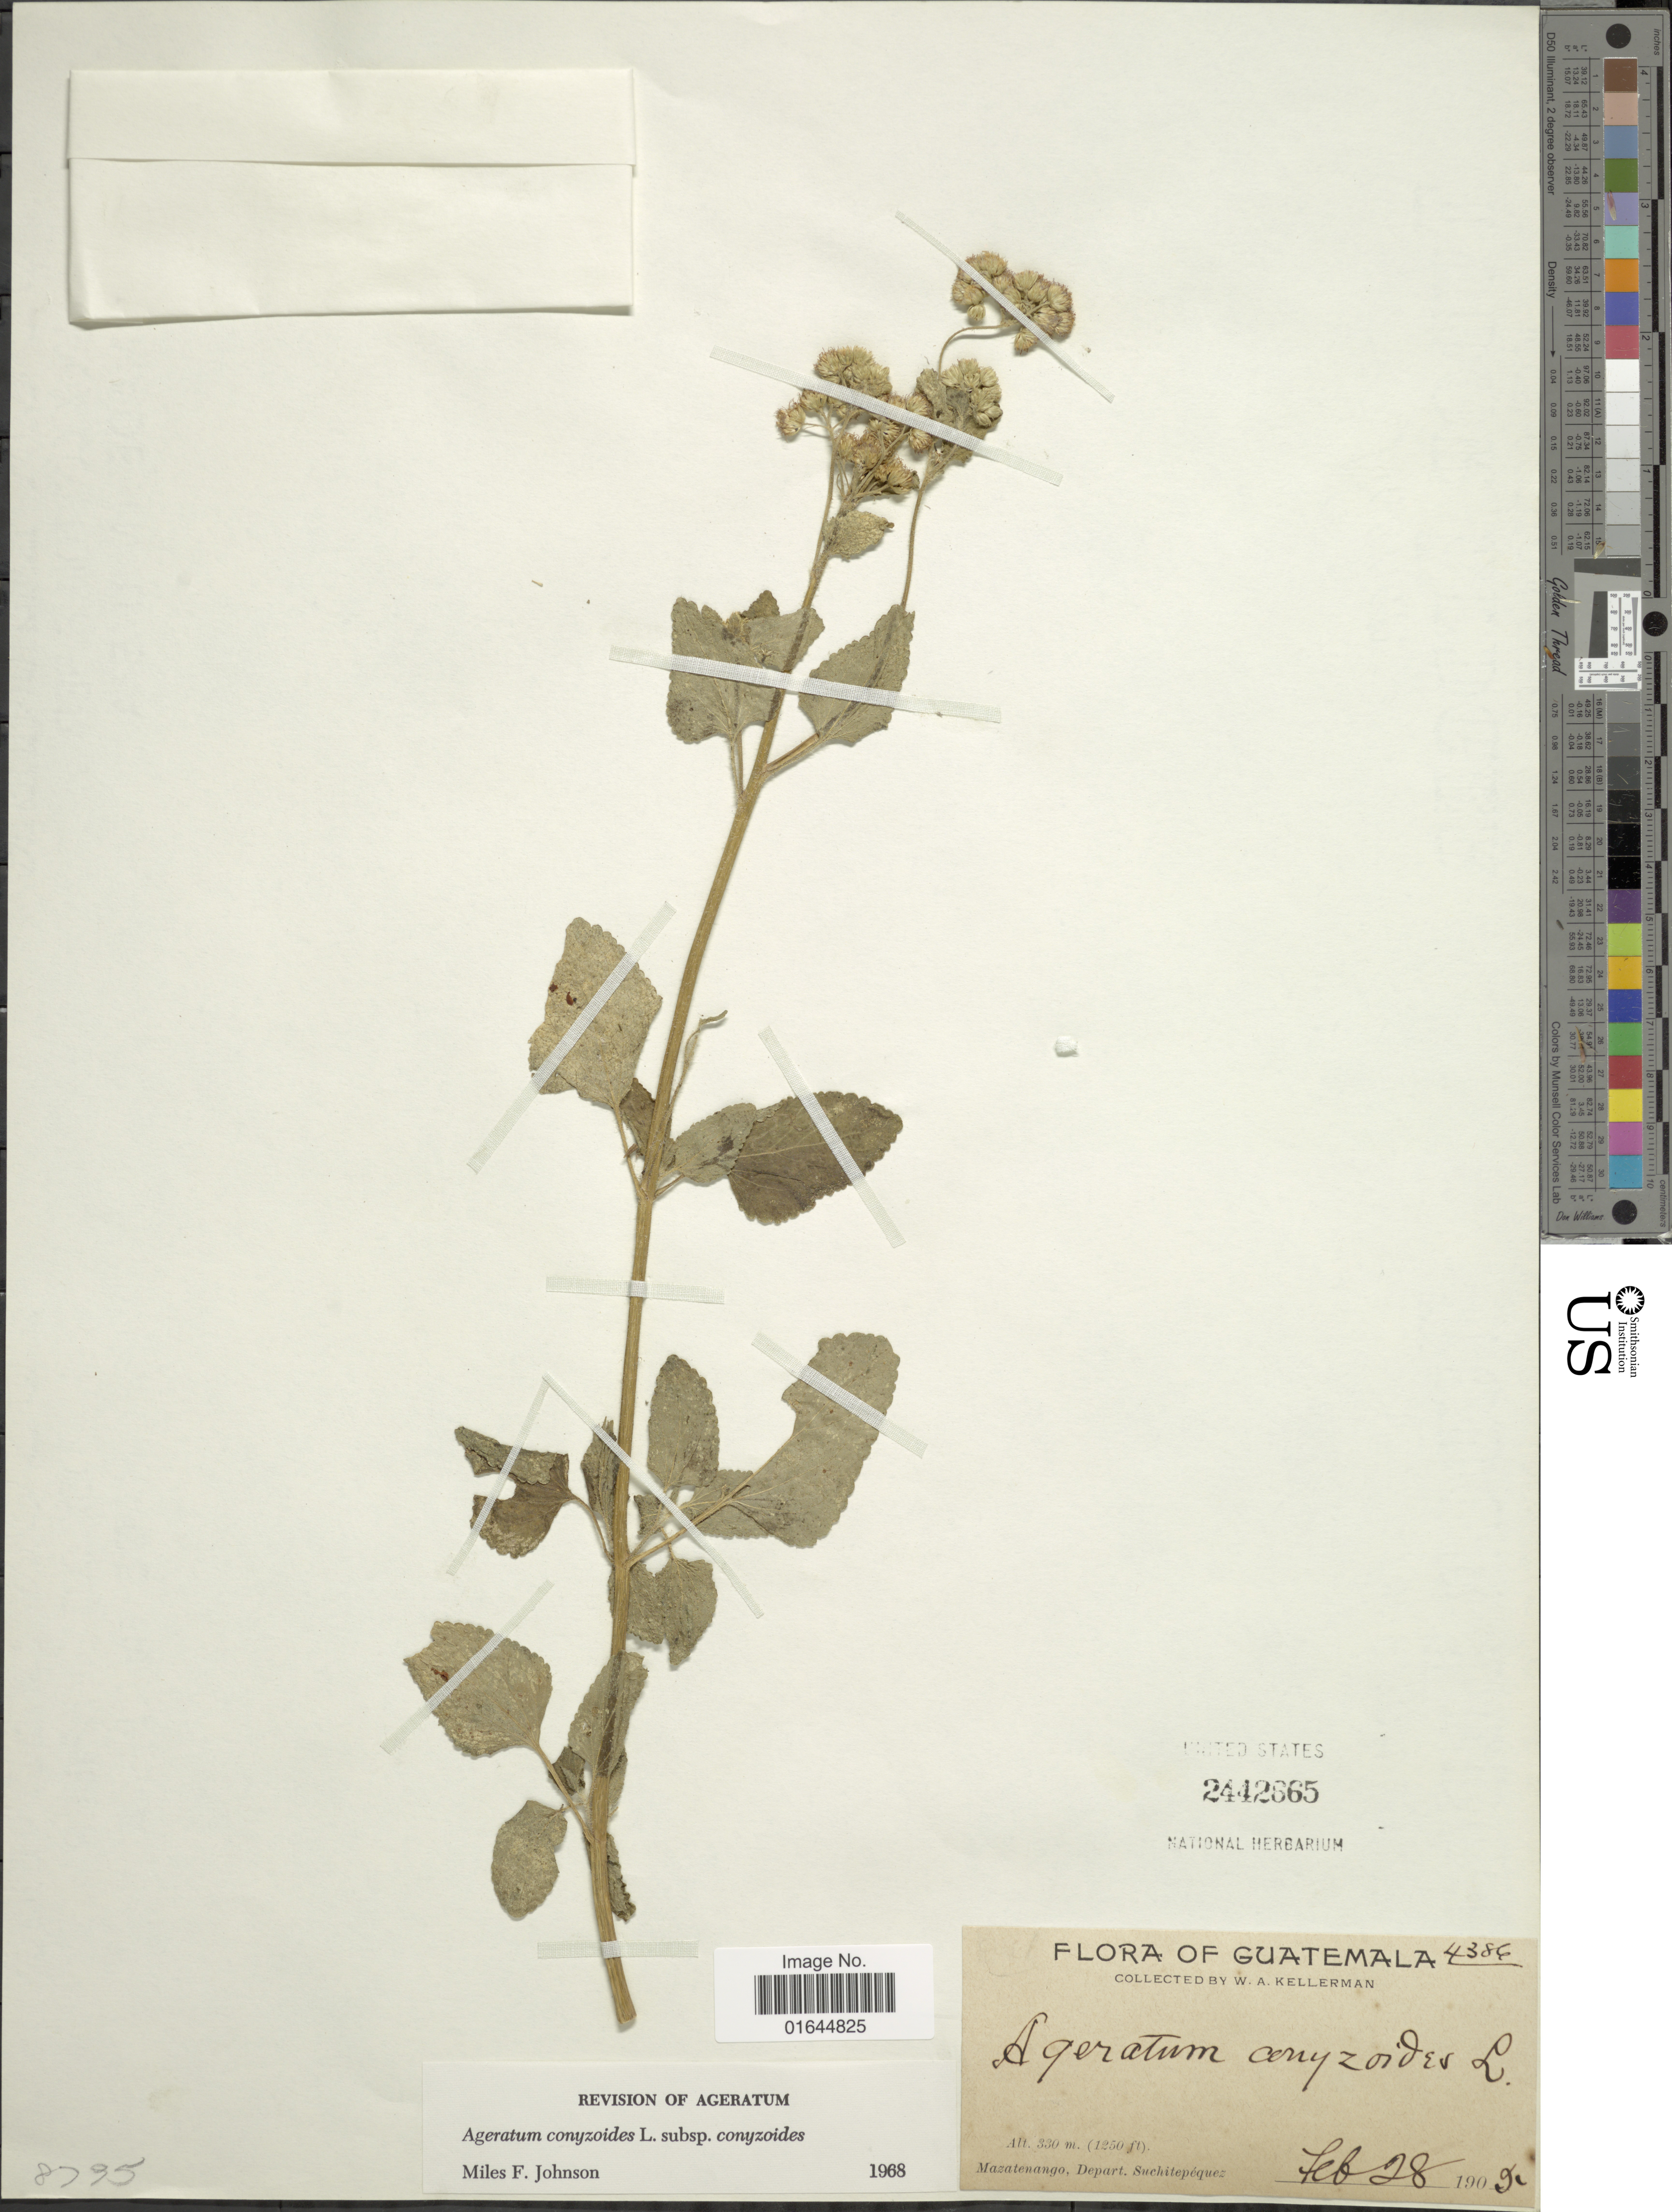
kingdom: Plantae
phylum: Tracheophyta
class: Magnoliopsida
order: Asterales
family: Asteraceae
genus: Ageratum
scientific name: Ageratum houstonianum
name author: Mill.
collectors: W. Kellerman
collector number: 4386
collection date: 1905-02-28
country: Guatemala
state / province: Suchitepéquez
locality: Guatemala, Mazatenango, Depart. Suchitepéquez.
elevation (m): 381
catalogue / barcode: US 2442665